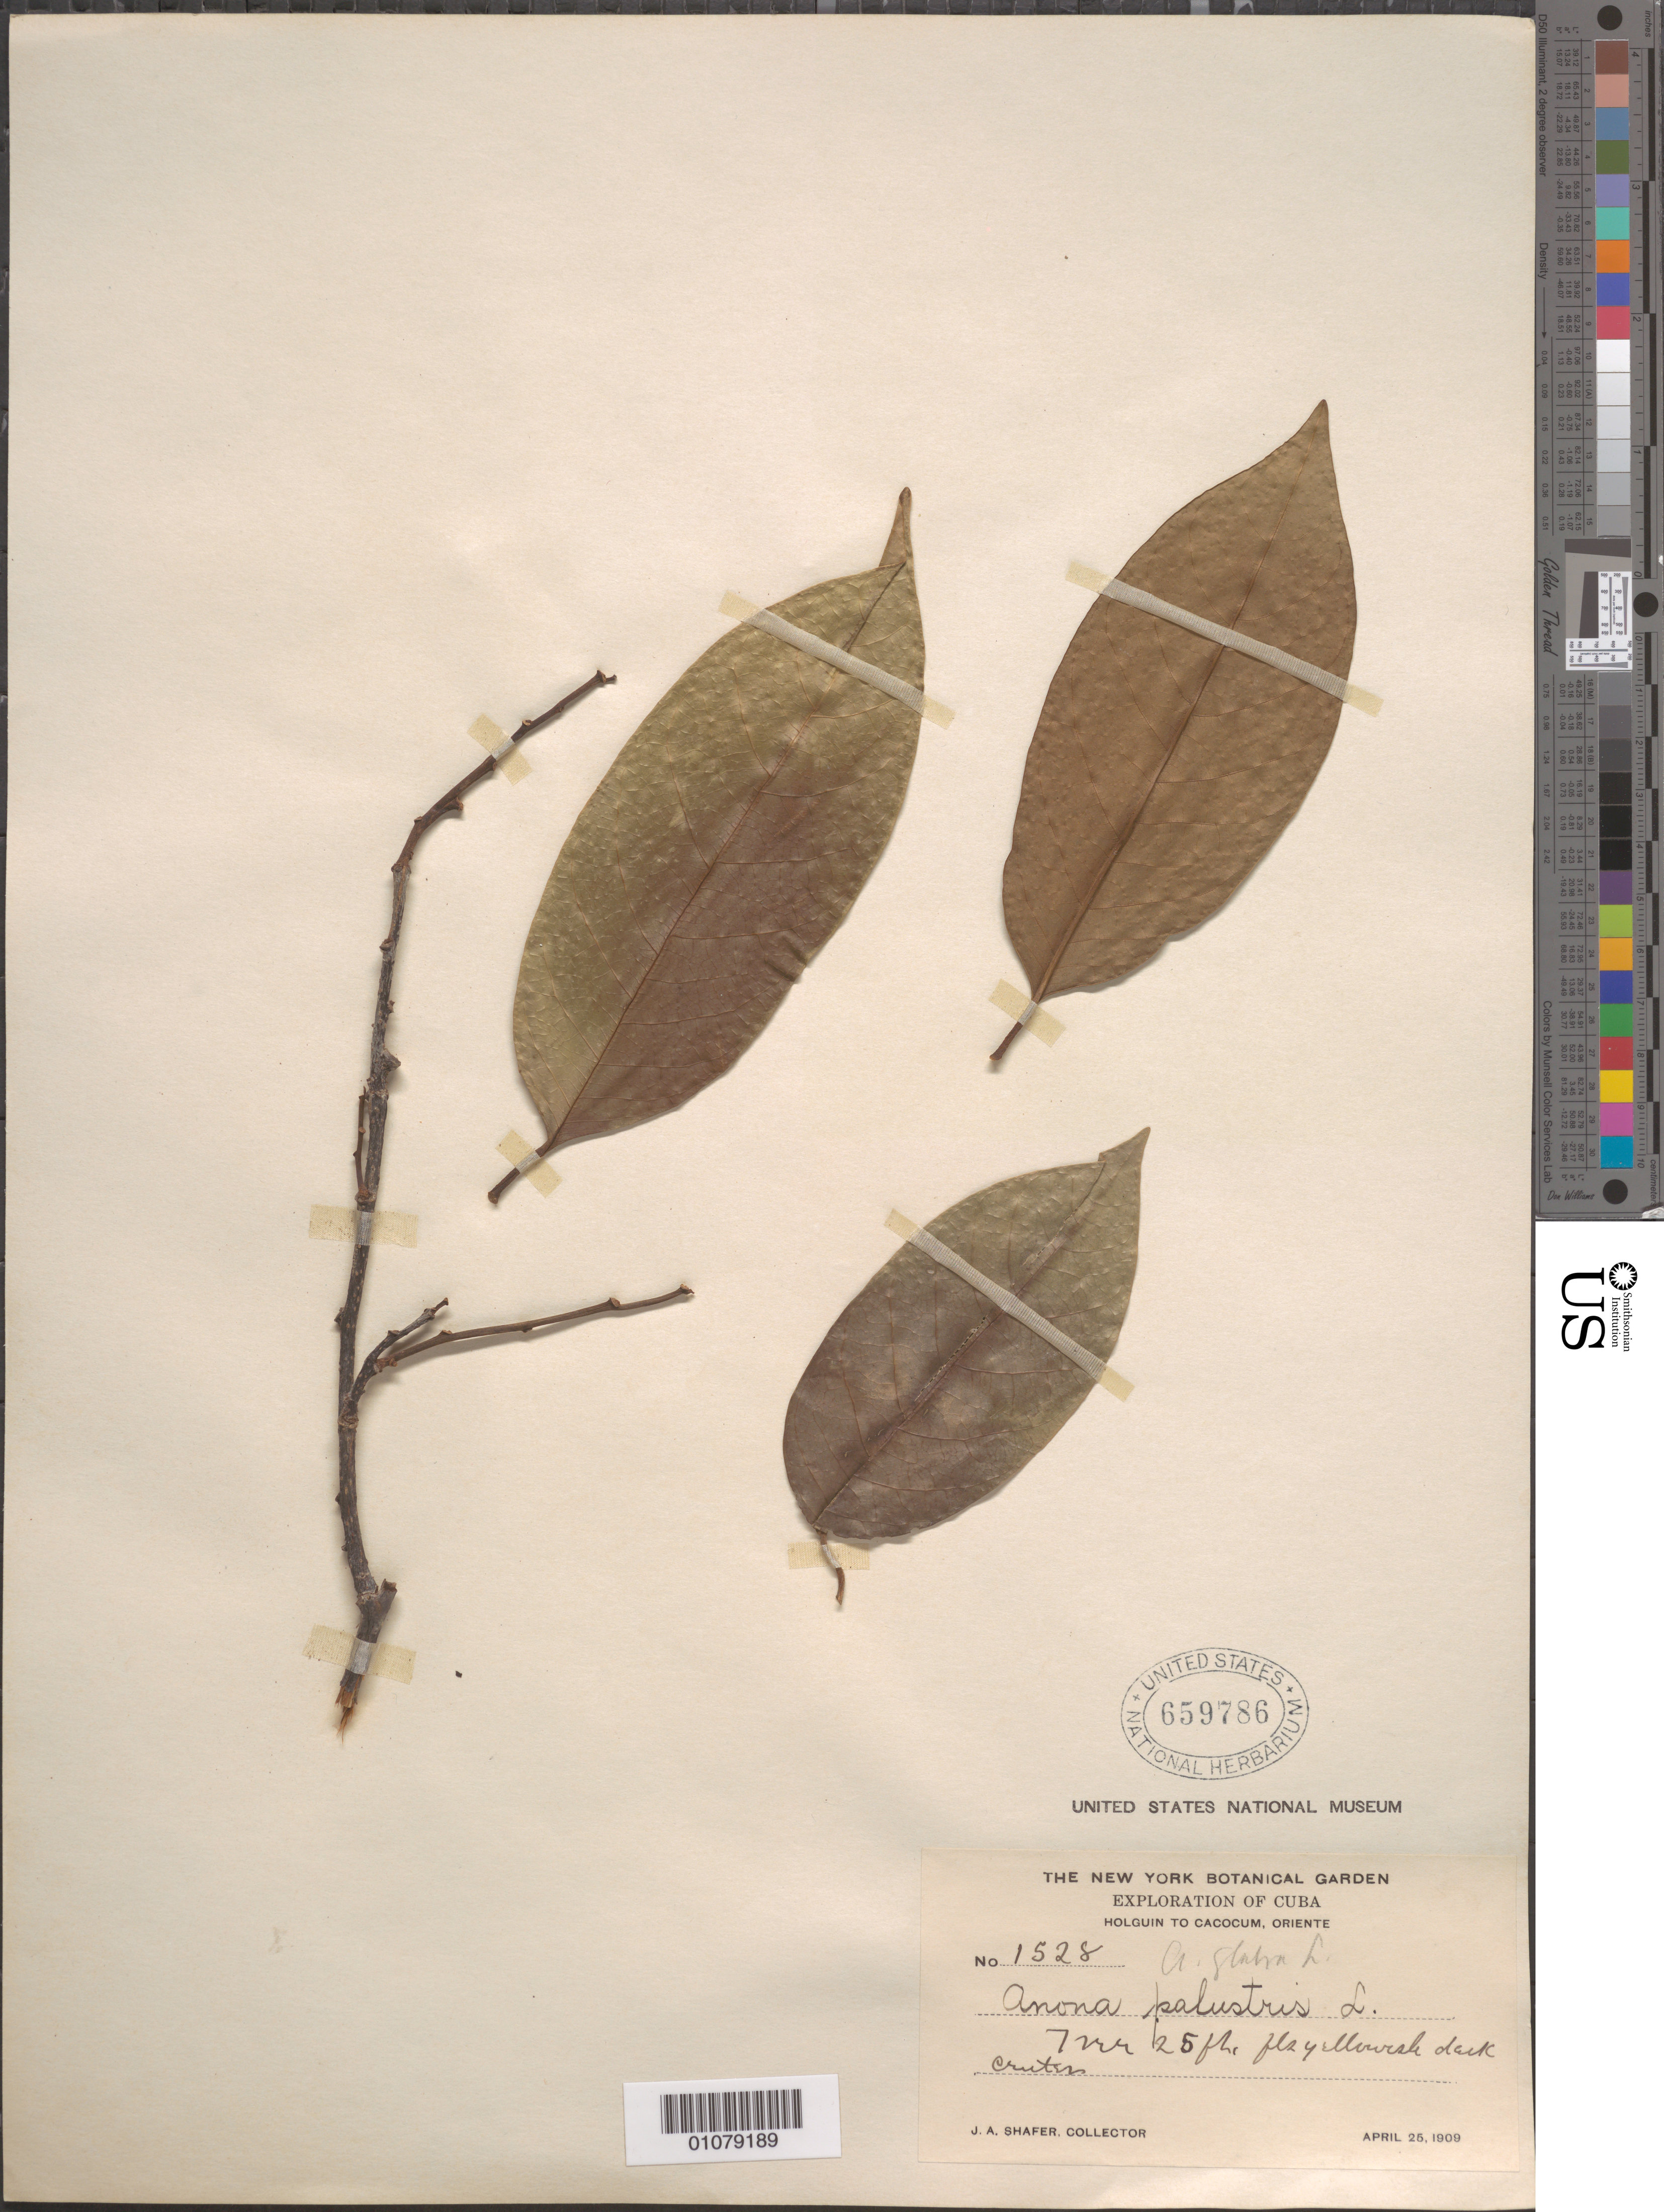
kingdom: Plantae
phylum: Tracheophyta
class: Magnoliopsida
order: Magnoliales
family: Annonaceae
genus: Annona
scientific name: Annona glabra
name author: L.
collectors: J. A. Shafer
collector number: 1528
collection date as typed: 25 Apr 1909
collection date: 1909-04-25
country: Cuba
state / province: Holguín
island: Cuba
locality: Holguin to Cacocum, Oriente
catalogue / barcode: US 659786